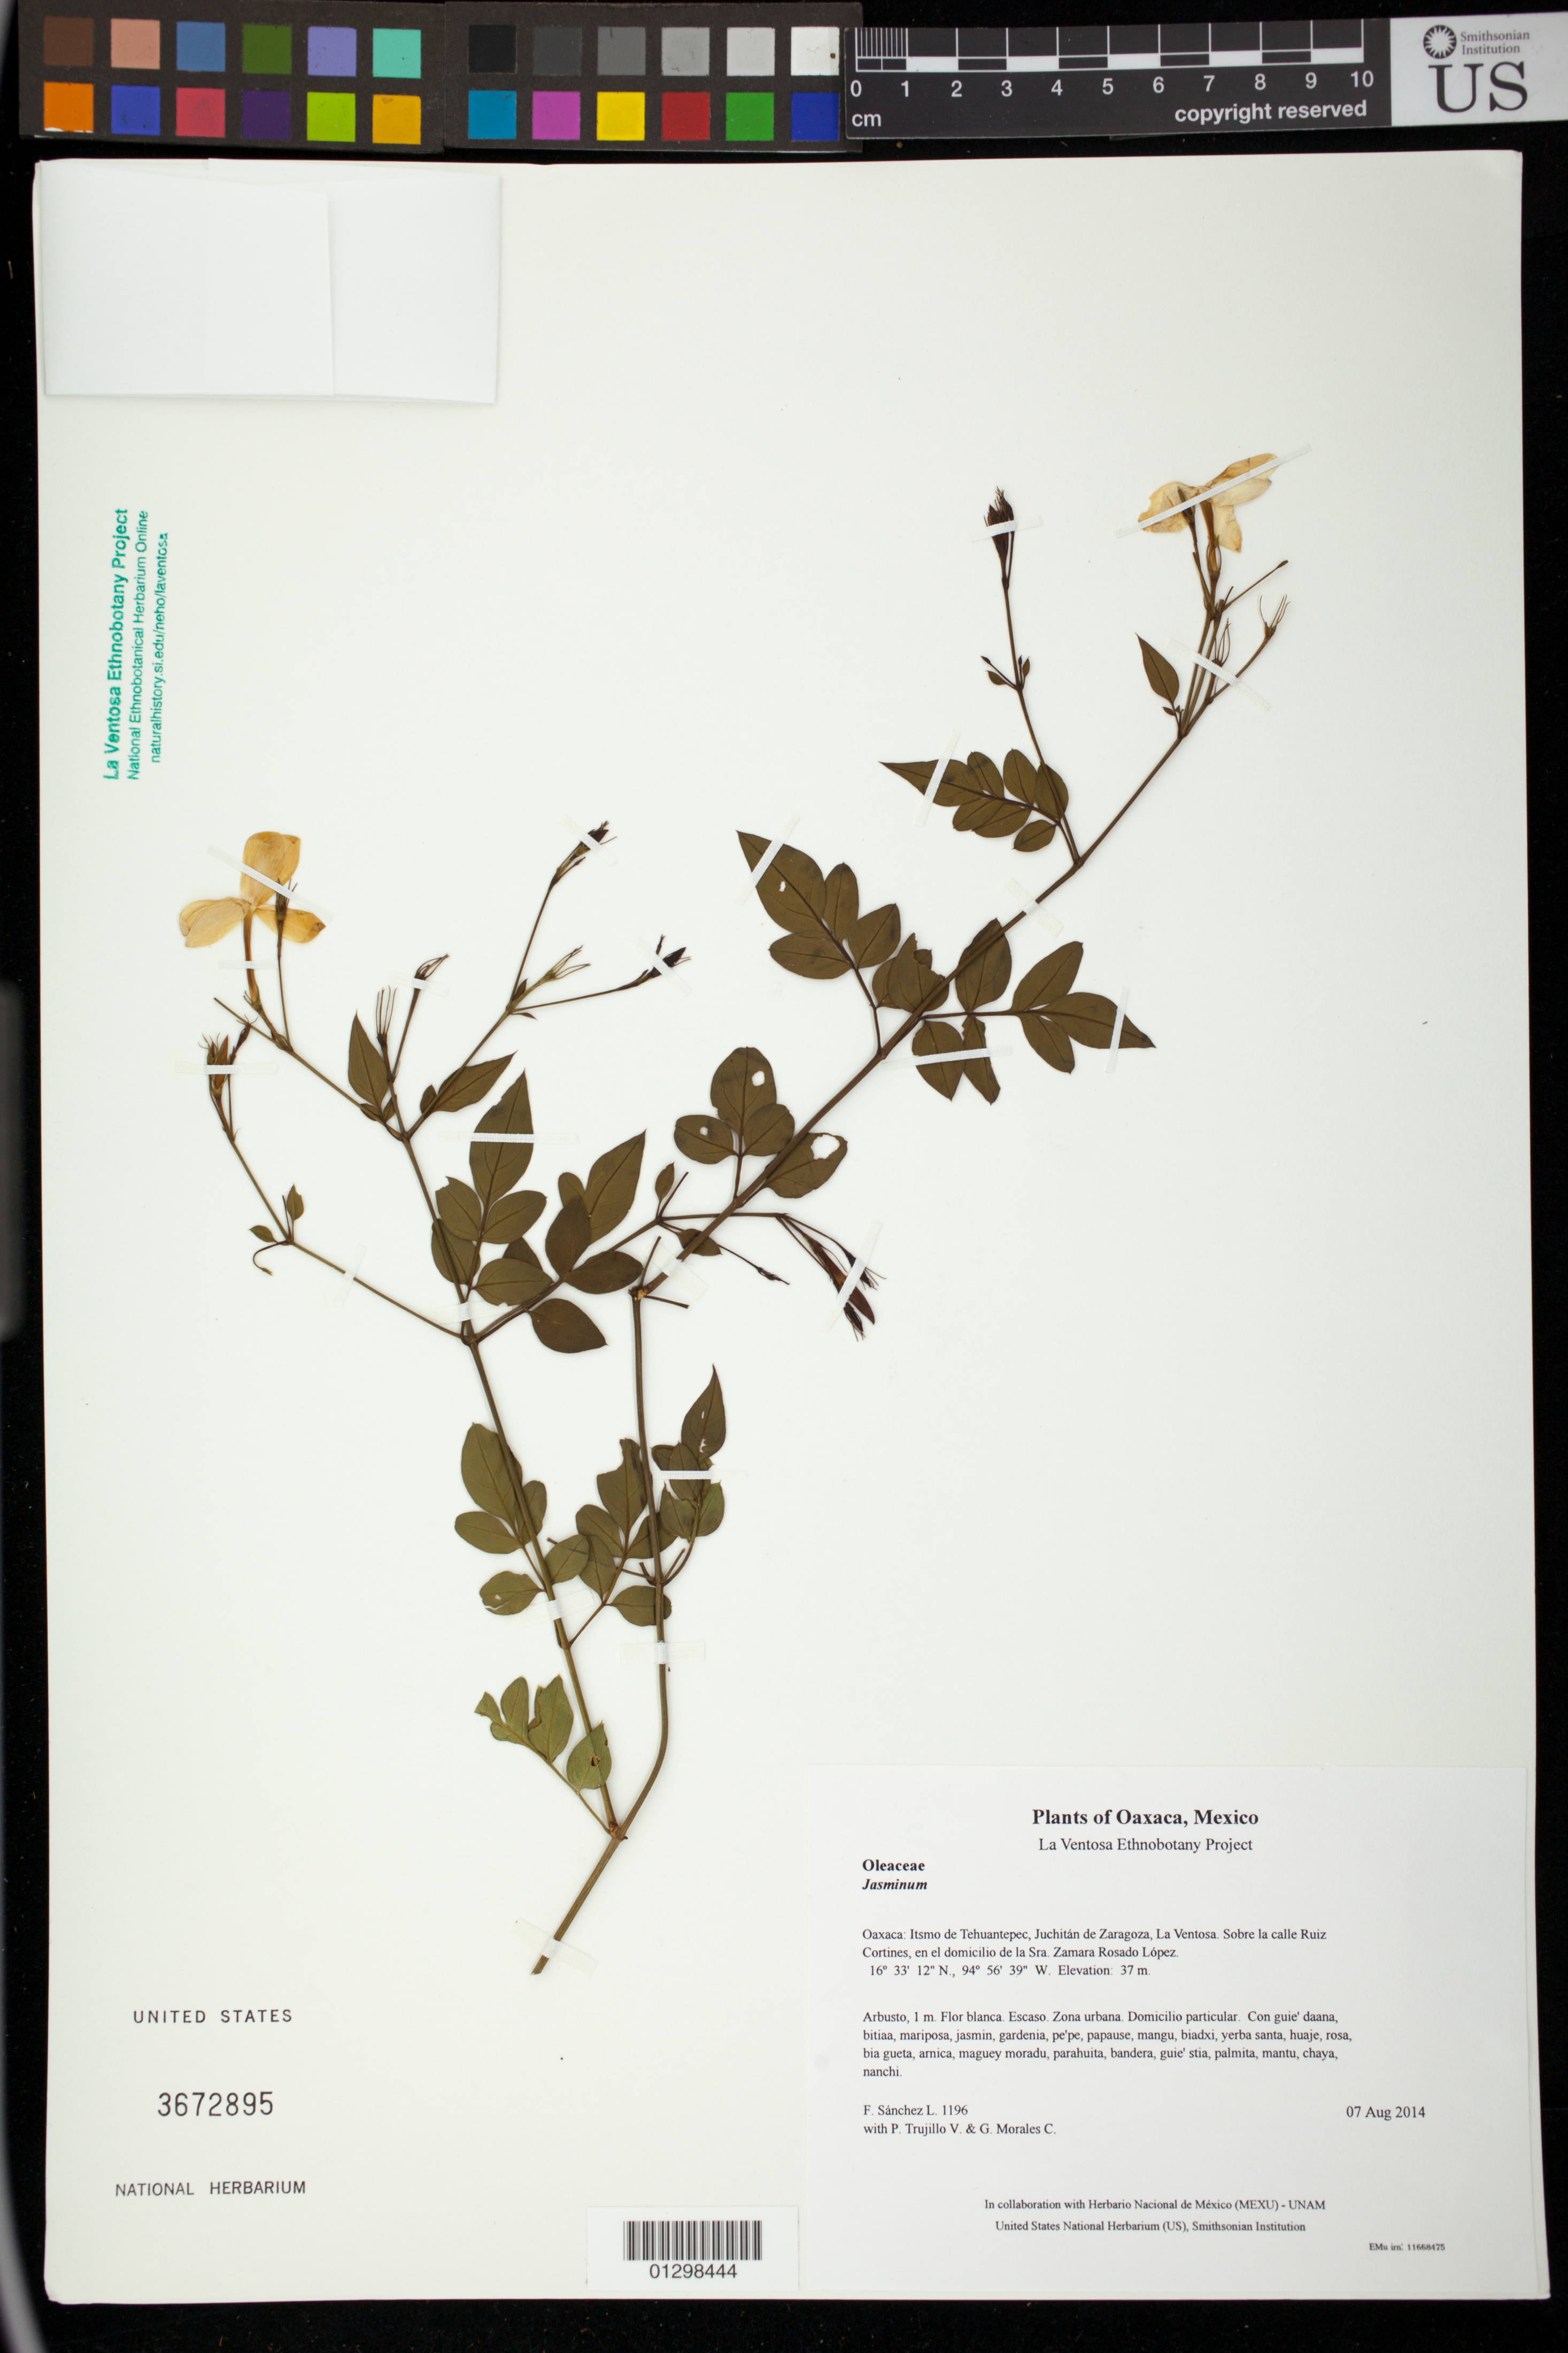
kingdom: Plantae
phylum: Tracheophyta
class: Magnoliopsida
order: Lamiales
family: Oleaceae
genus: Jasminum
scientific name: Jasminum grandiflorum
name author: L.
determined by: Velasco G., Kenia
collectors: F. Sánchez L., P. Trujillo V. & G. Morales C.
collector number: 1196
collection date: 2014-08-07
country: Mexico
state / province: Oaxaca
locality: Itsmo de Tehuantepec, Juchitán de Zaragoza, La Ventosa. Sobre la calle Ruiz Cortines, en el domicilio de la Sra. Zamara Rosado López.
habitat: Zona urbana. Domicilio particular.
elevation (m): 37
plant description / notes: JEBOT, MEXU, US; Yaga bandaga. 1 m. Guie' naquichi'. Huaxie'.; ilan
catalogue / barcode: US 3672895